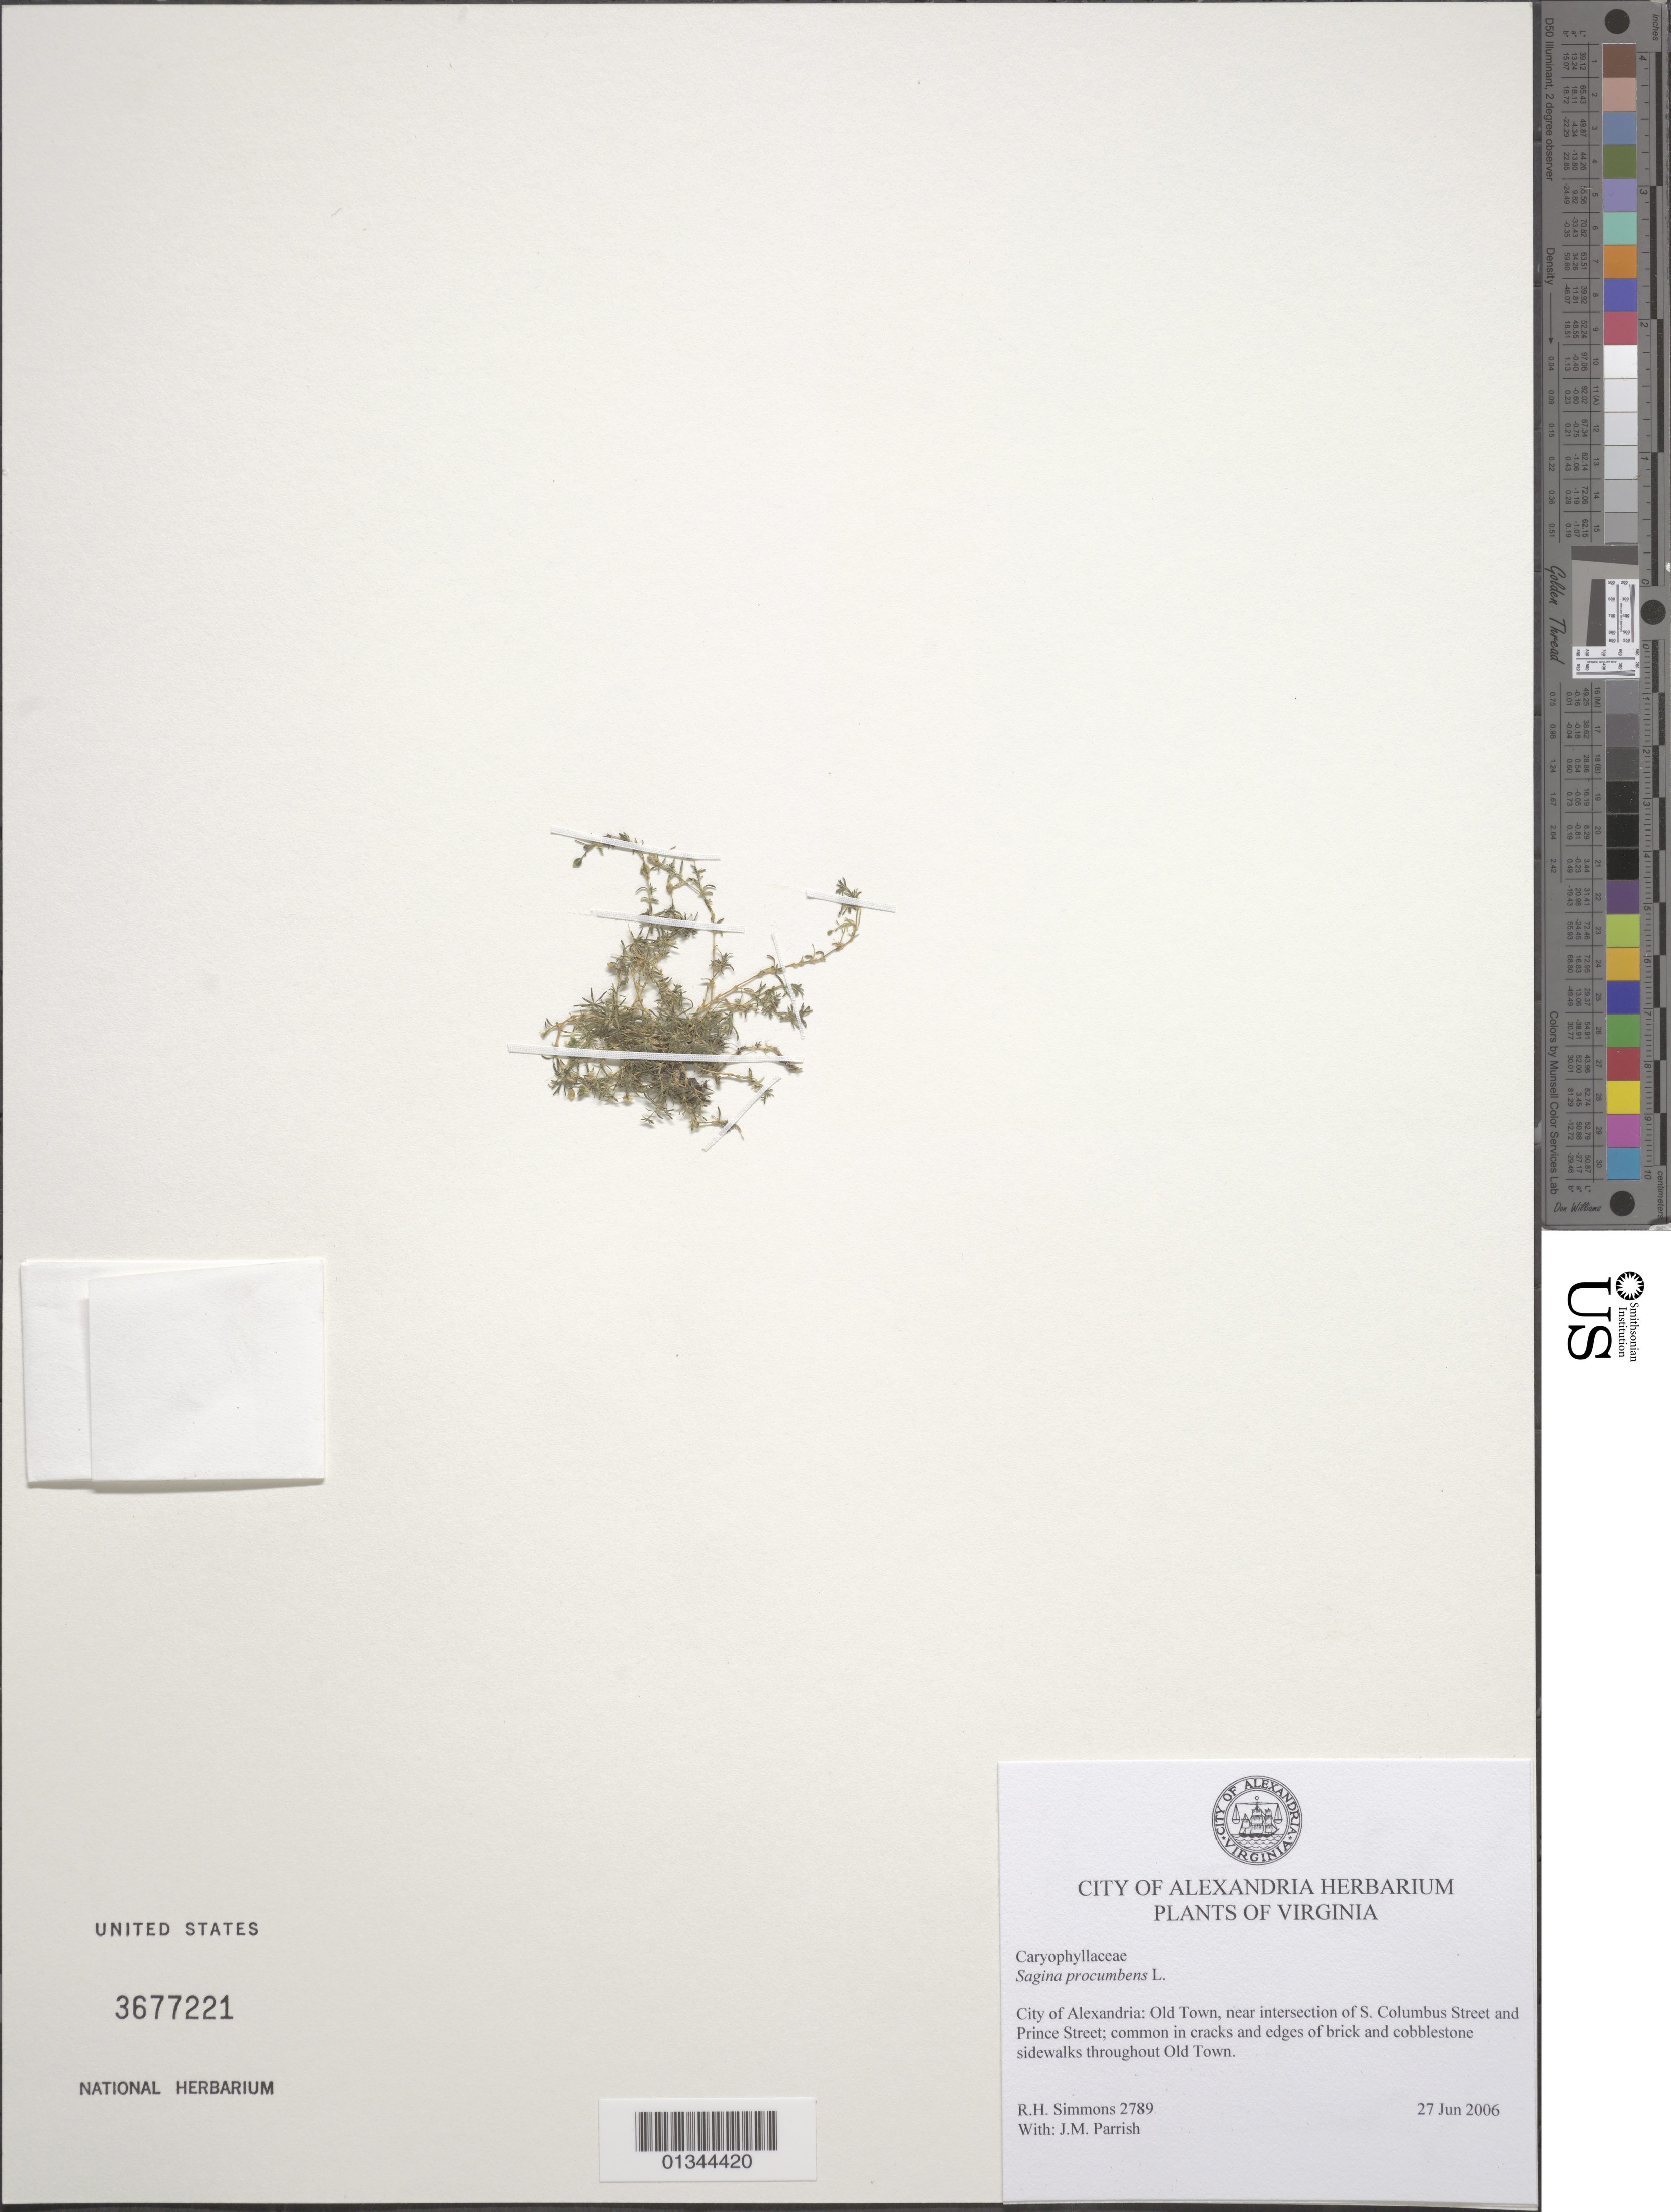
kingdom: Plantae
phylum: Tracheophyta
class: Magnoliopsida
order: Caryophyllales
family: Caryophyllaceae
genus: Sagina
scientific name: Sagina procumbens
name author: L.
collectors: R. H. Simmons & J. Parrish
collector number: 2789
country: United States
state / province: Virginia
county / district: City of Alexandria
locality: City of Alexandria, Old Town, near intersection of S. Columbus Street and Prince Street.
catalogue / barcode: US 3677221